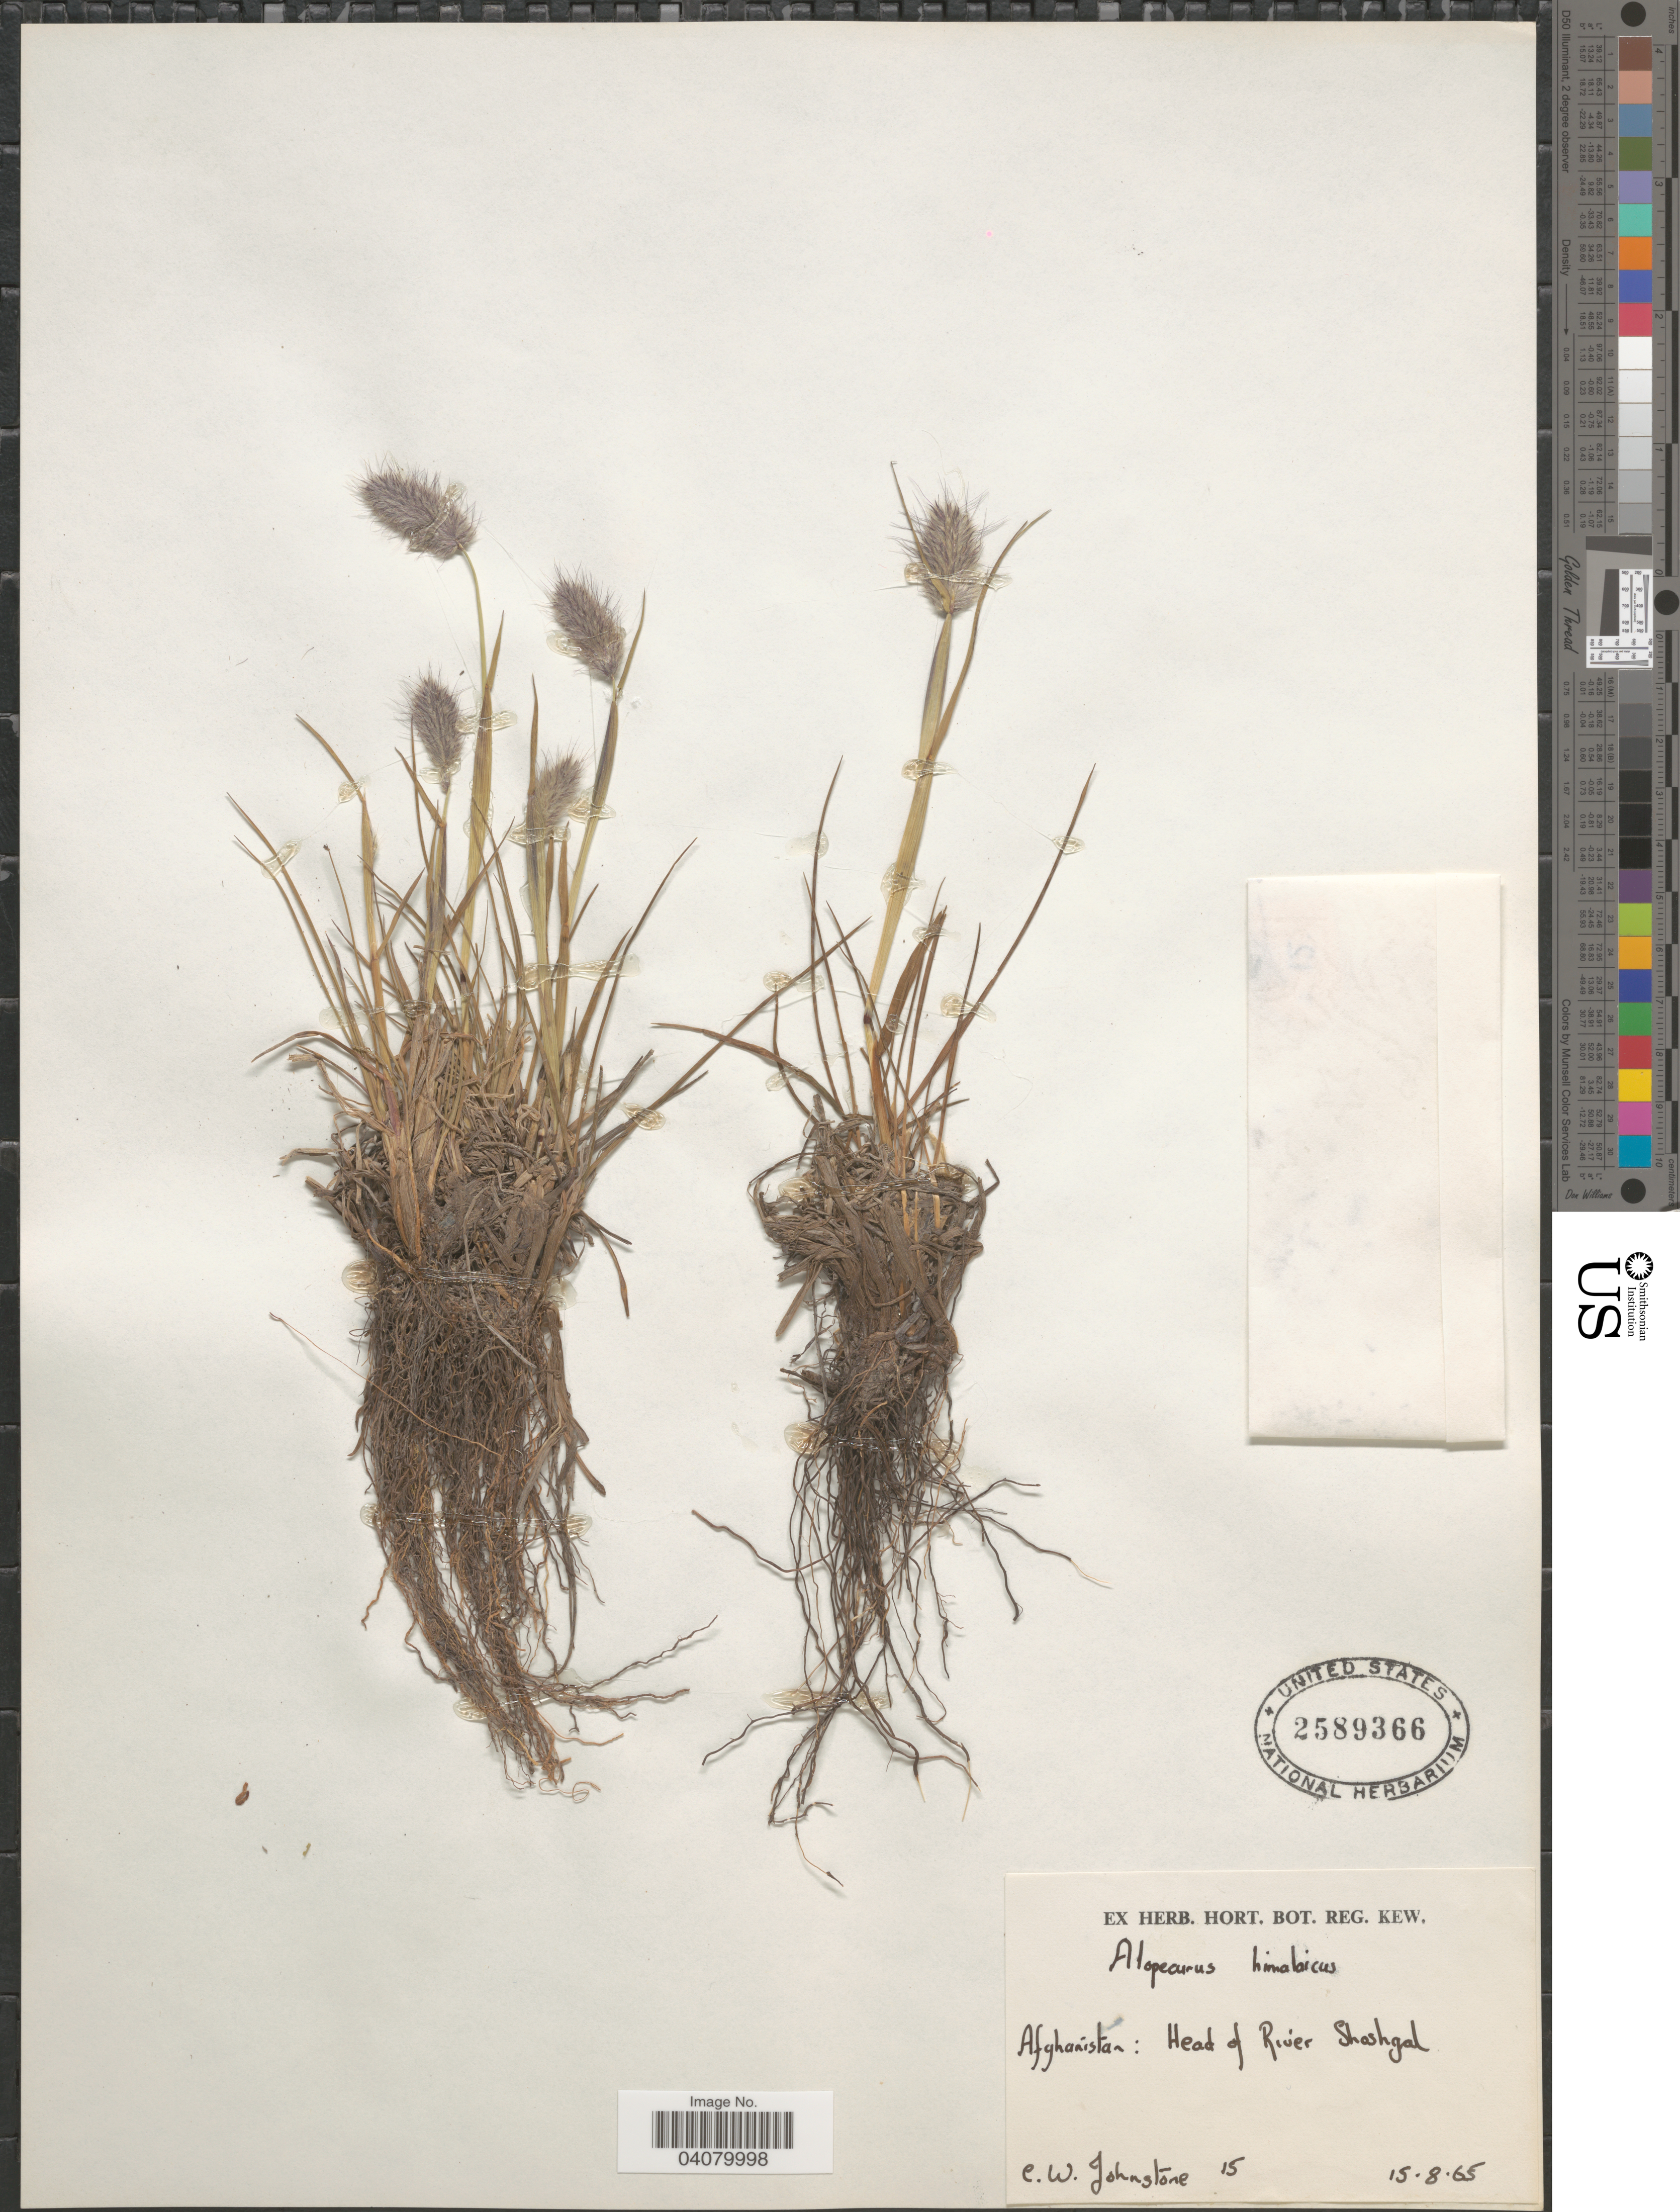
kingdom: Plantae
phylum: Tracheophyta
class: Liliopsida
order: Poales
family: Poaceae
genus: Alopecurus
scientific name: Alopecurus himalaicus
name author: Hook. f.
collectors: C. Johnstone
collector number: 15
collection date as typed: Transcribed d/m/y: 15/8/65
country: Afghanistan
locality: Head of River Shashgal.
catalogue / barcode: US 2589366